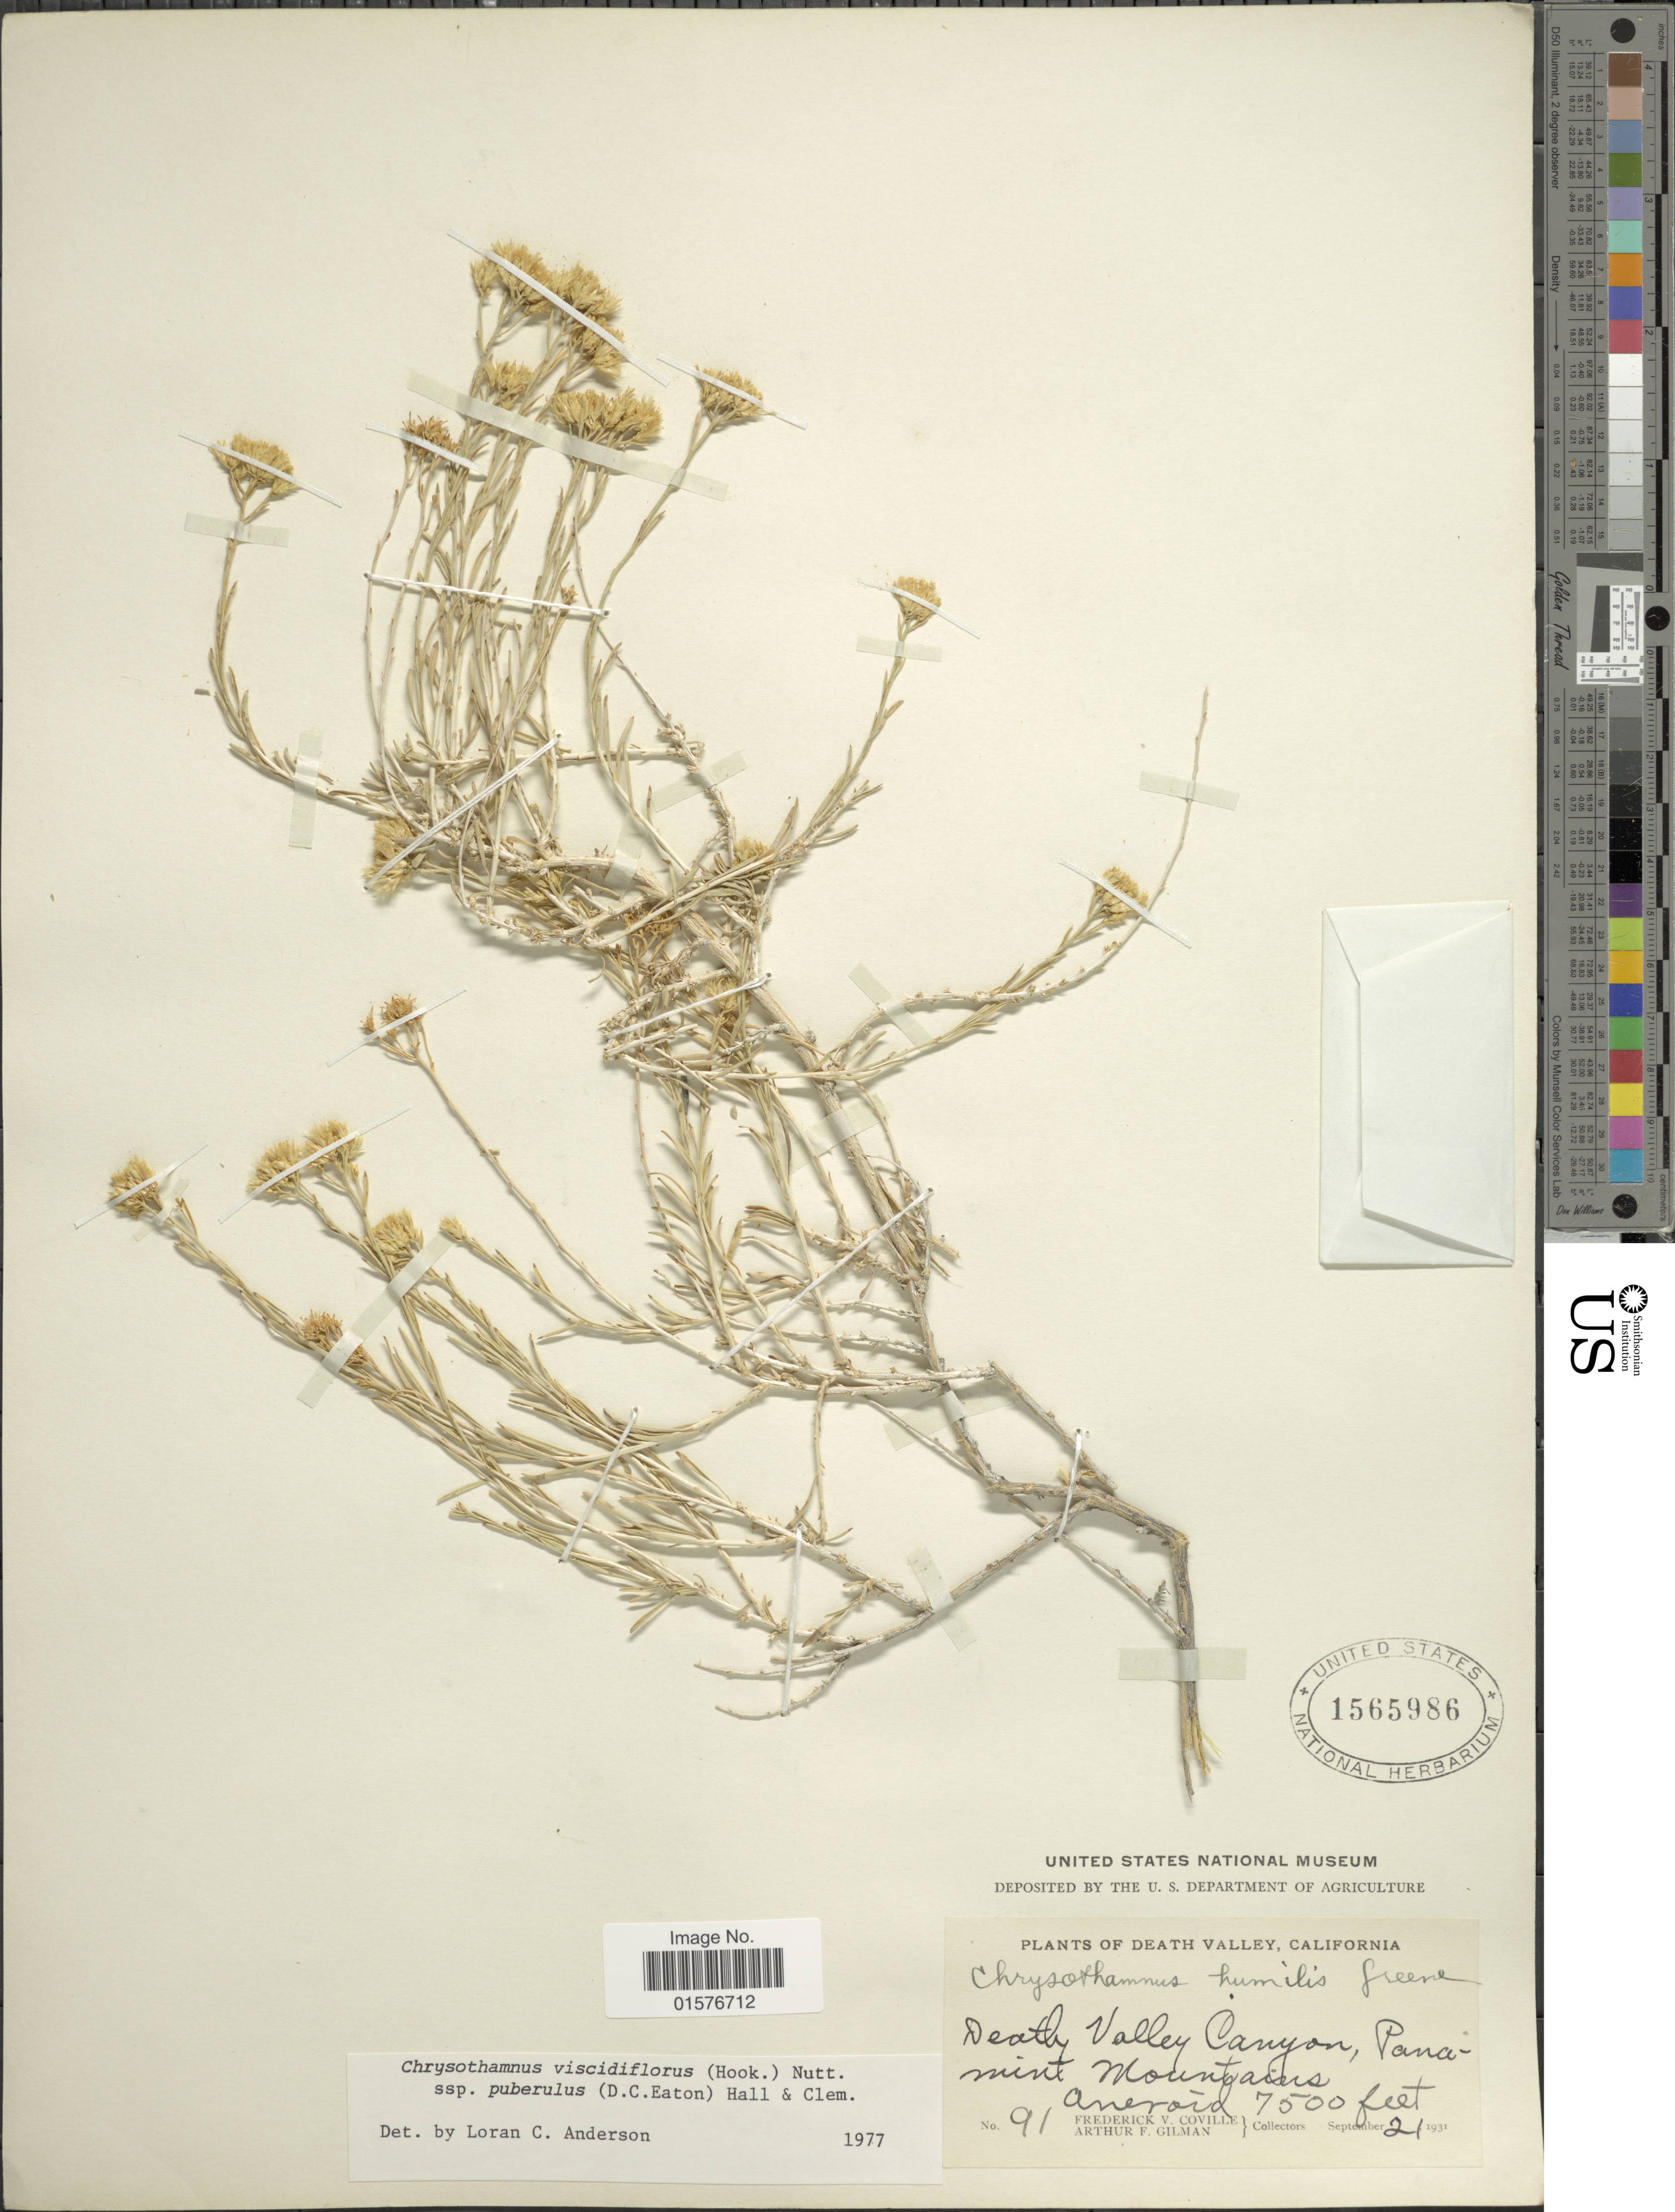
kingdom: Plantae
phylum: Tracheophyta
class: Magnoliopsida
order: Asterales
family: Asteraceae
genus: Chrysothamnus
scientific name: Chrysothamnus viscidiflorus subsp. puberulus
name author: (D.C. Eaton) H.M. Hall & Clem.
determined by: Urbatsch, Lowell E., Curator (LSU), Louisiana State University (UNITED STATES)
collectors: F. V. Coville & A. Gilman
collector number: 91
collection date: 1931-09-21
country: United States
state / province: California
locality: Death Valley, California, Death Valley Canyon, Panamint Mountains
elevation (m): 2286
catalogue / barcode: US 1565986